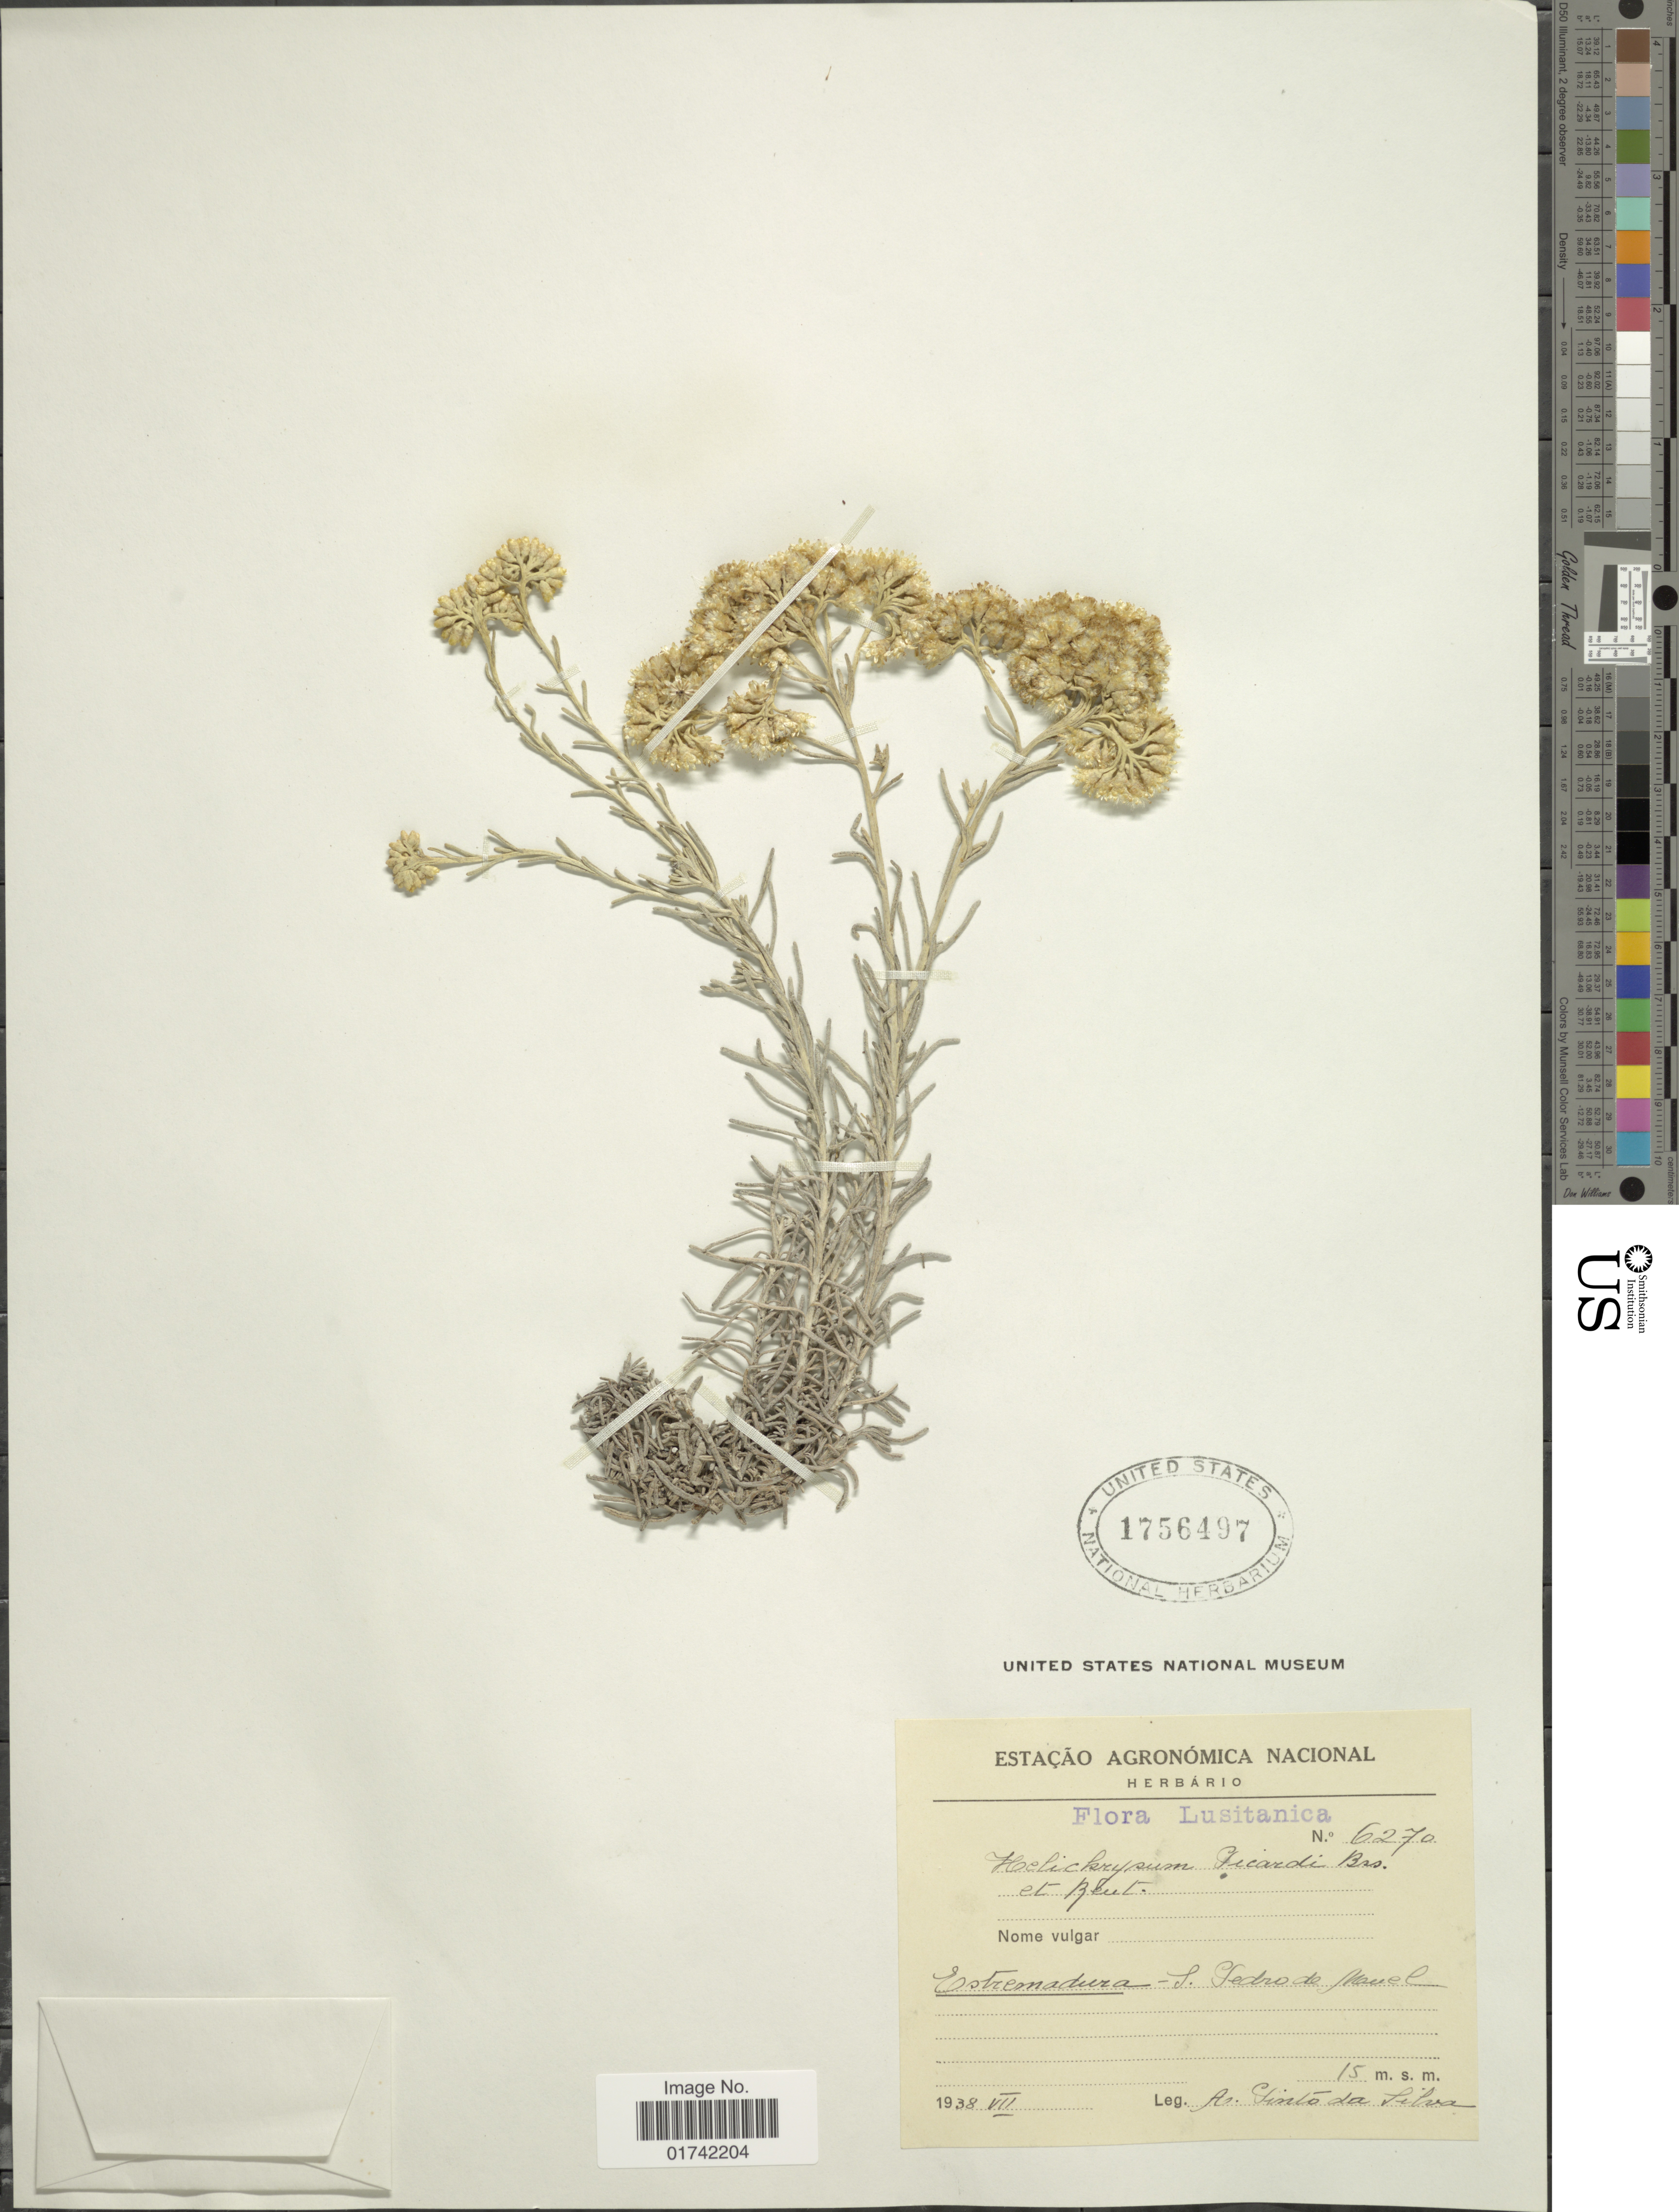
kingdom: Plantae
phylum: Tracheophyta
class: Magnoliopsida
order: Asterales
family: Asteraceae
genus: Helichrysum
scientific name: Helichrysum italicum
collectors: A. Da Silva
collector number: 6270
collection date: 1938-07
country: Portugal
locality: Lusitanica, Estremadura S. Pedro de Mauel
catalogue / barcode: US 1756497